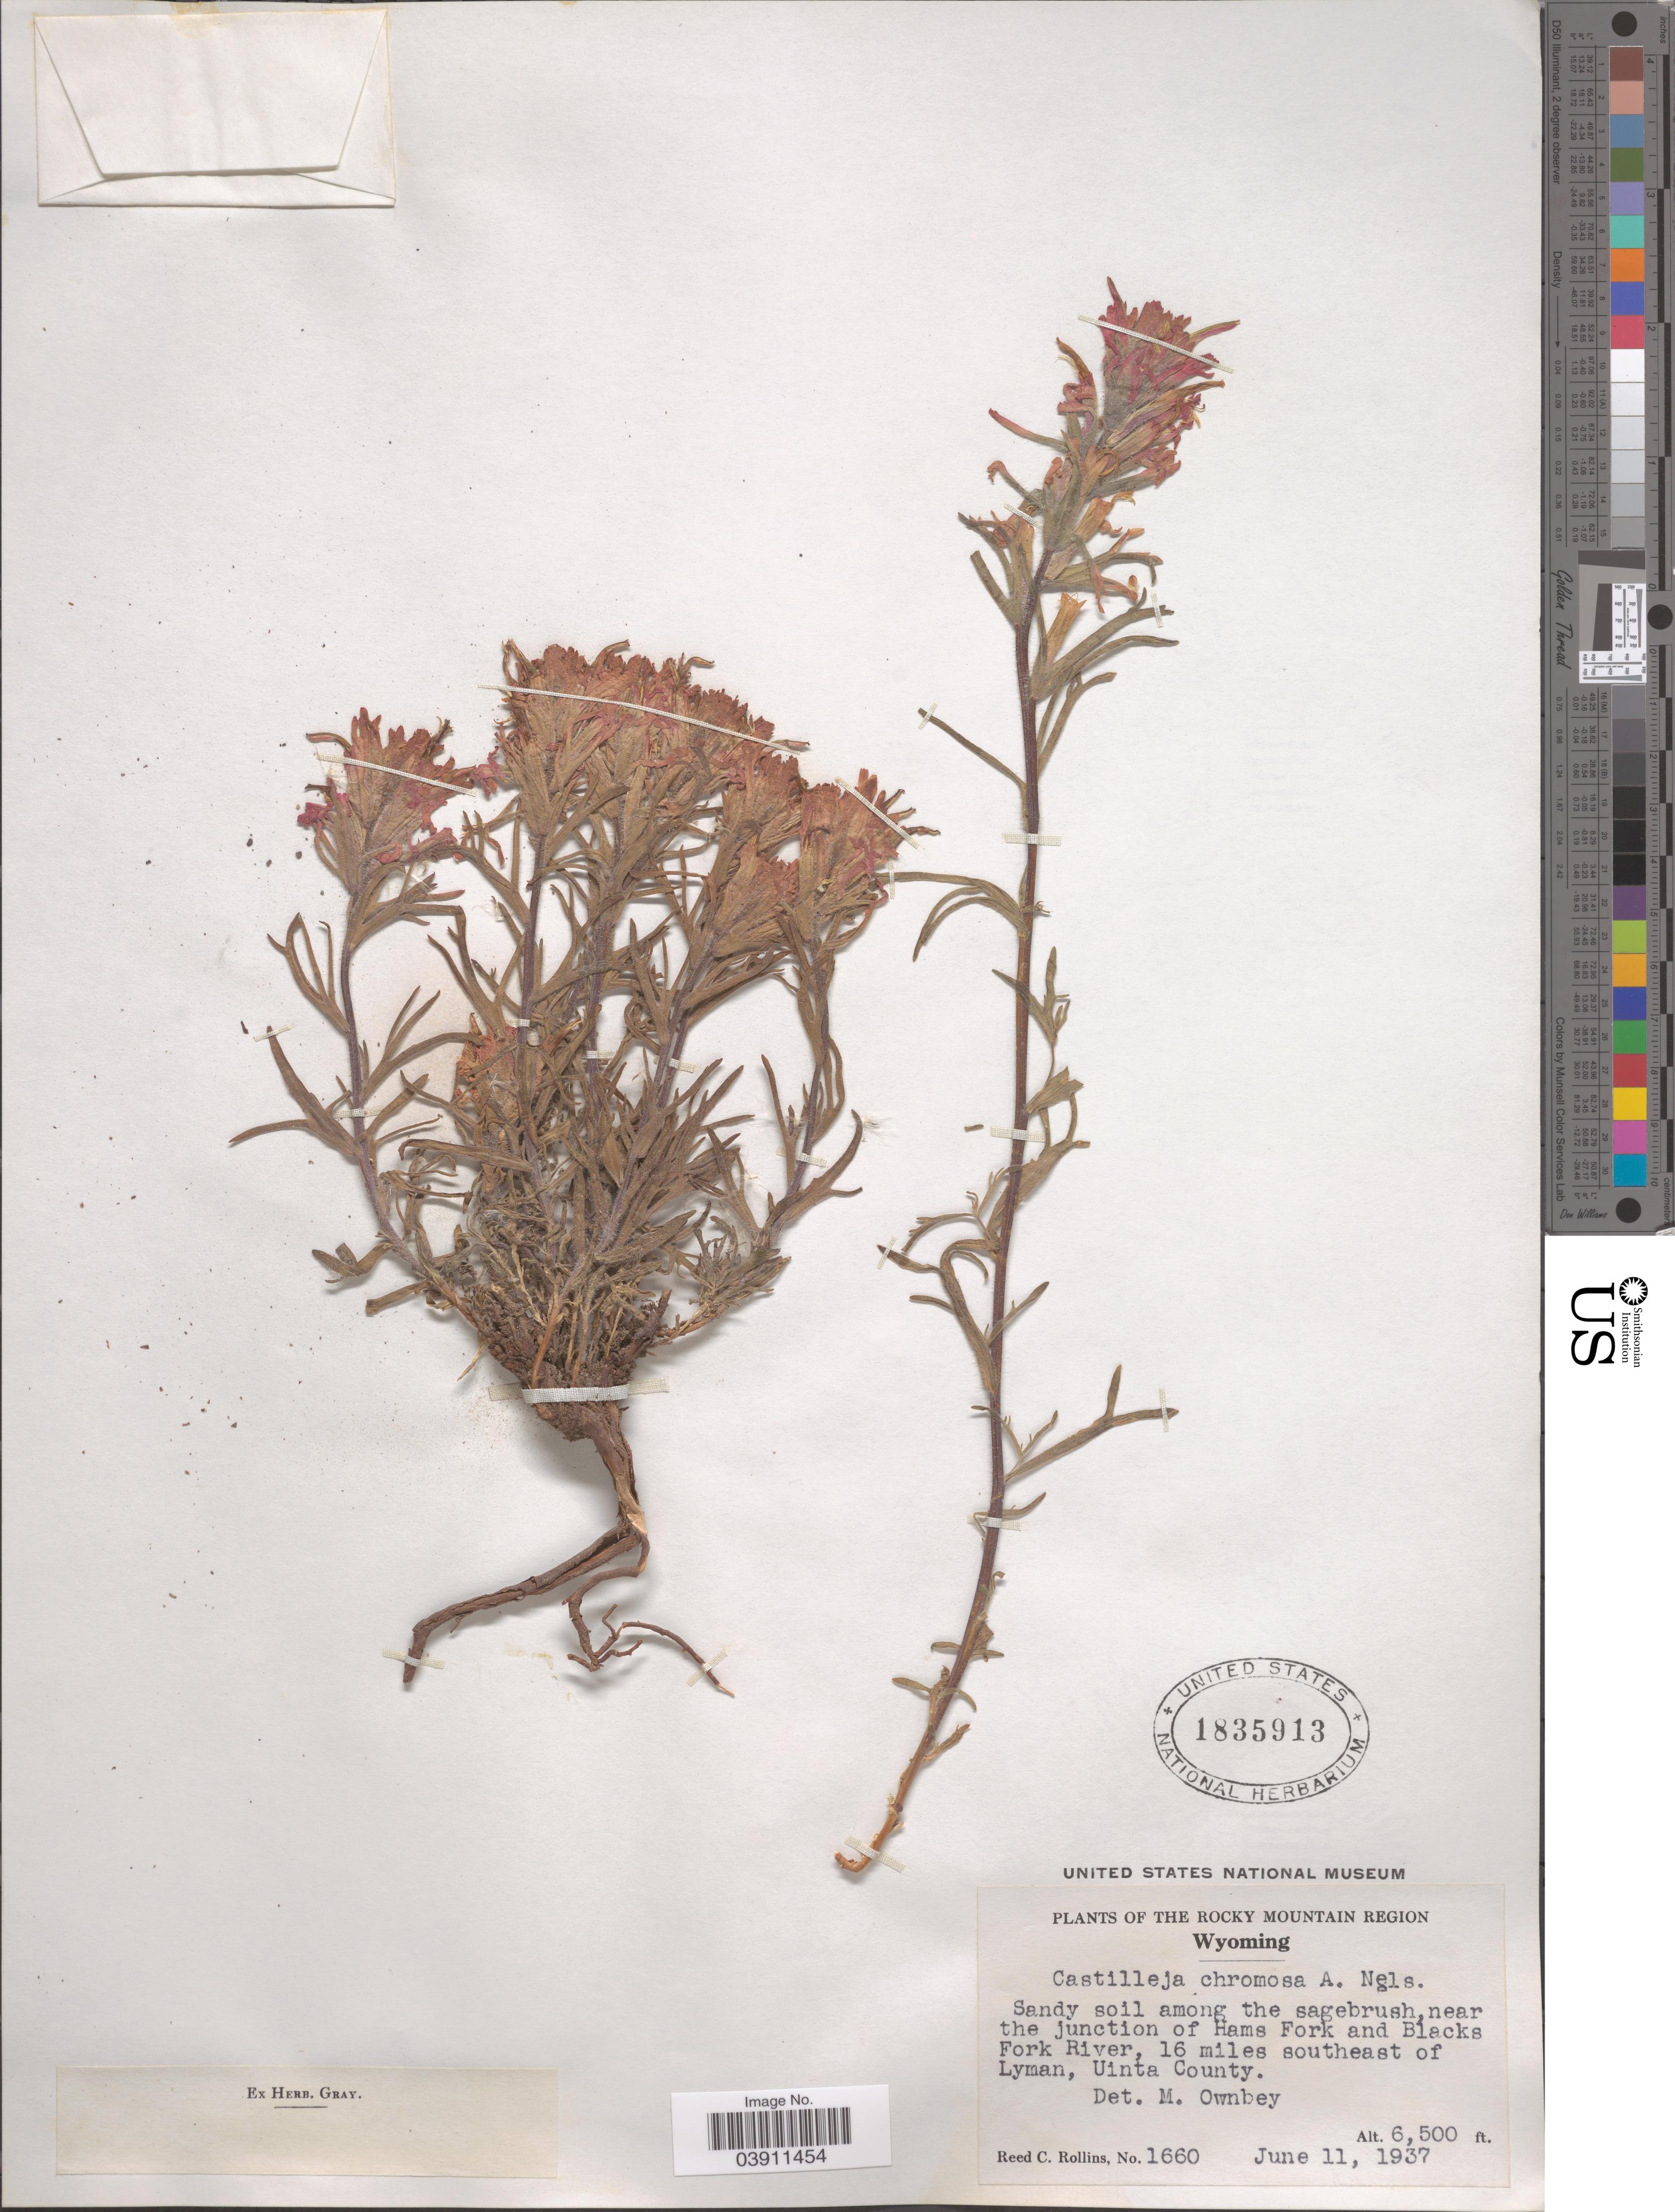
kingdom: Plantae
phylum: Tracheophyta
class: Magnoliopsida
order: Lamiales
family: Orobanchaceae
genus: Castilleja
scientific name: Castilleja chromosa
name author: A. Nelson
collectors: R. C. Rollins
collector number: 1660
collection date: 1937-06-11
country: United States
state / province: Wyoming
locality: Rocky Mountain Region. Near the junction of Hams Fork and Blacks Fork River, 16 miles southeast of Lyman, Uinta County.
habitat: sandy soil among sagebrush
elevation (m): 1981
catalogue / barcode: US 1835913